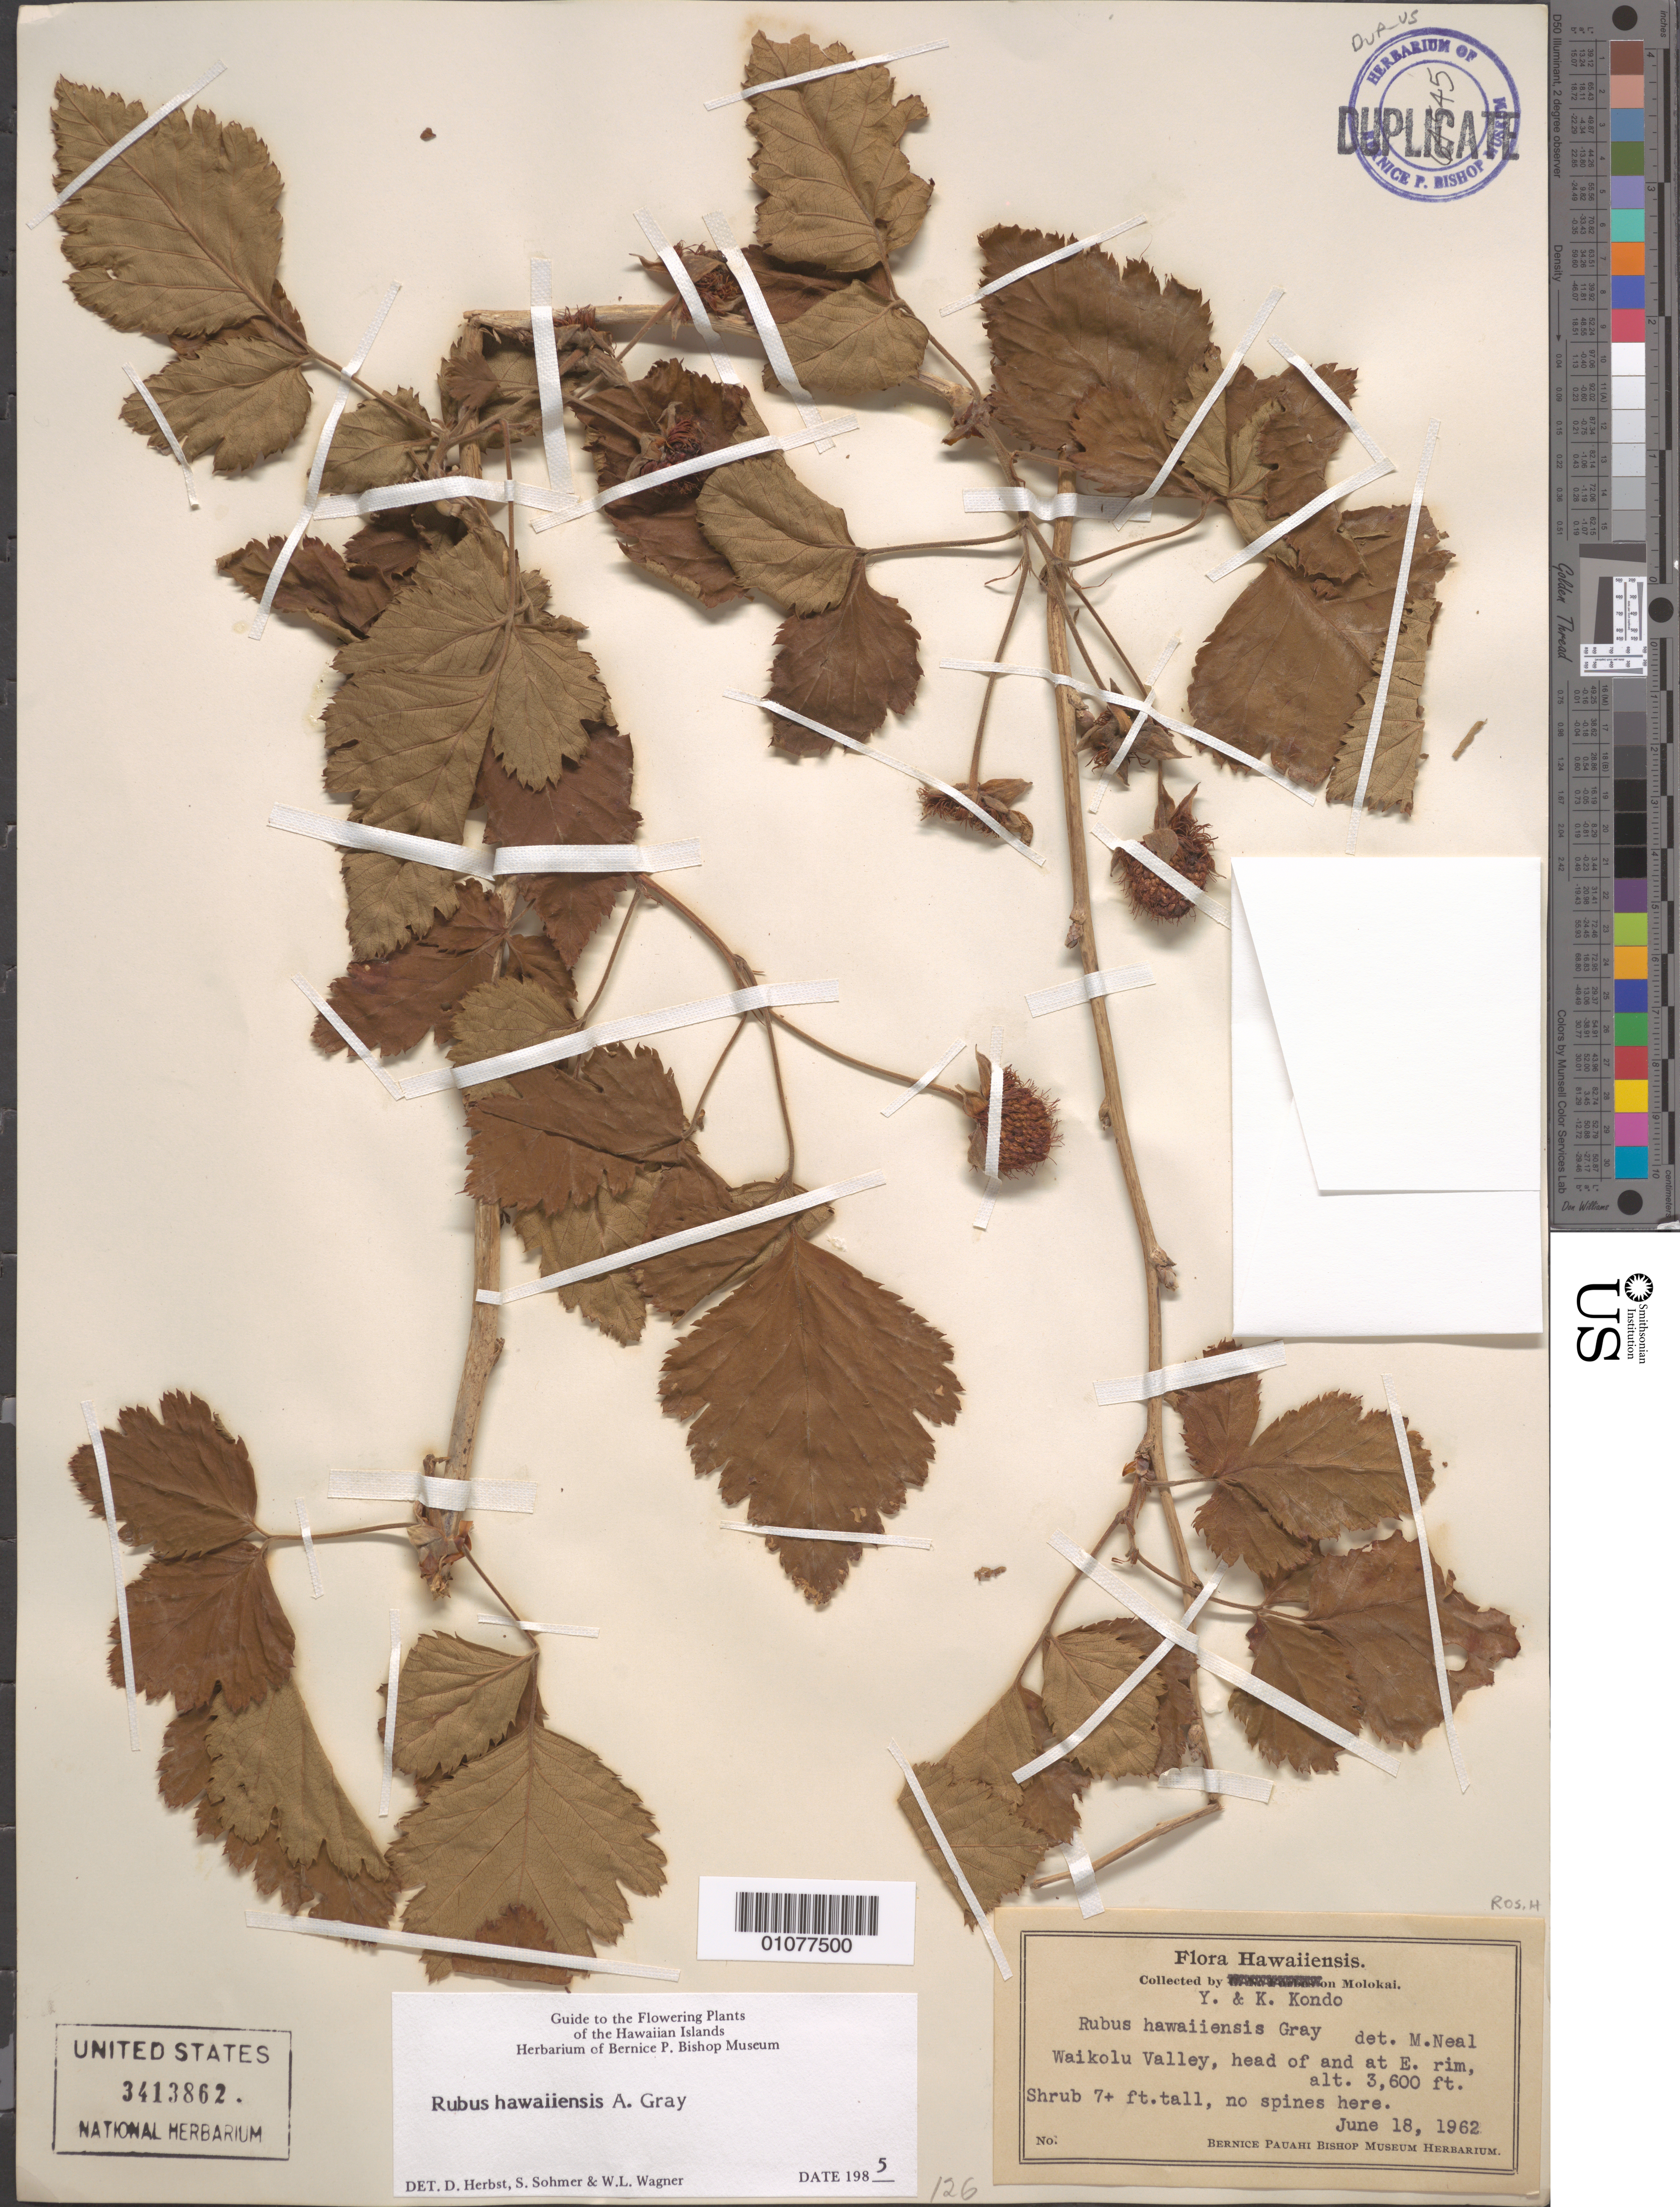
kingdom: Plantae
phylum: Tracheophyta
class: Magnoliopsida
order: Rosales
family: Rosaceae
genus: Rubus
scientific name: Rubus hawaiensis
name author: A. Gray in Wilkes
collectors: Y. Kondo & K. Kondo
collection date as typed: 18 Jun 1962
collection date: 1962-06-18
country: United States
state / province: Hawaii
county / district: Maui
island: Moloka'i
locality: Waikolu Valley, head of and at E. rim.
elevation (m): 1097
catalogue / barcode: US 3413862